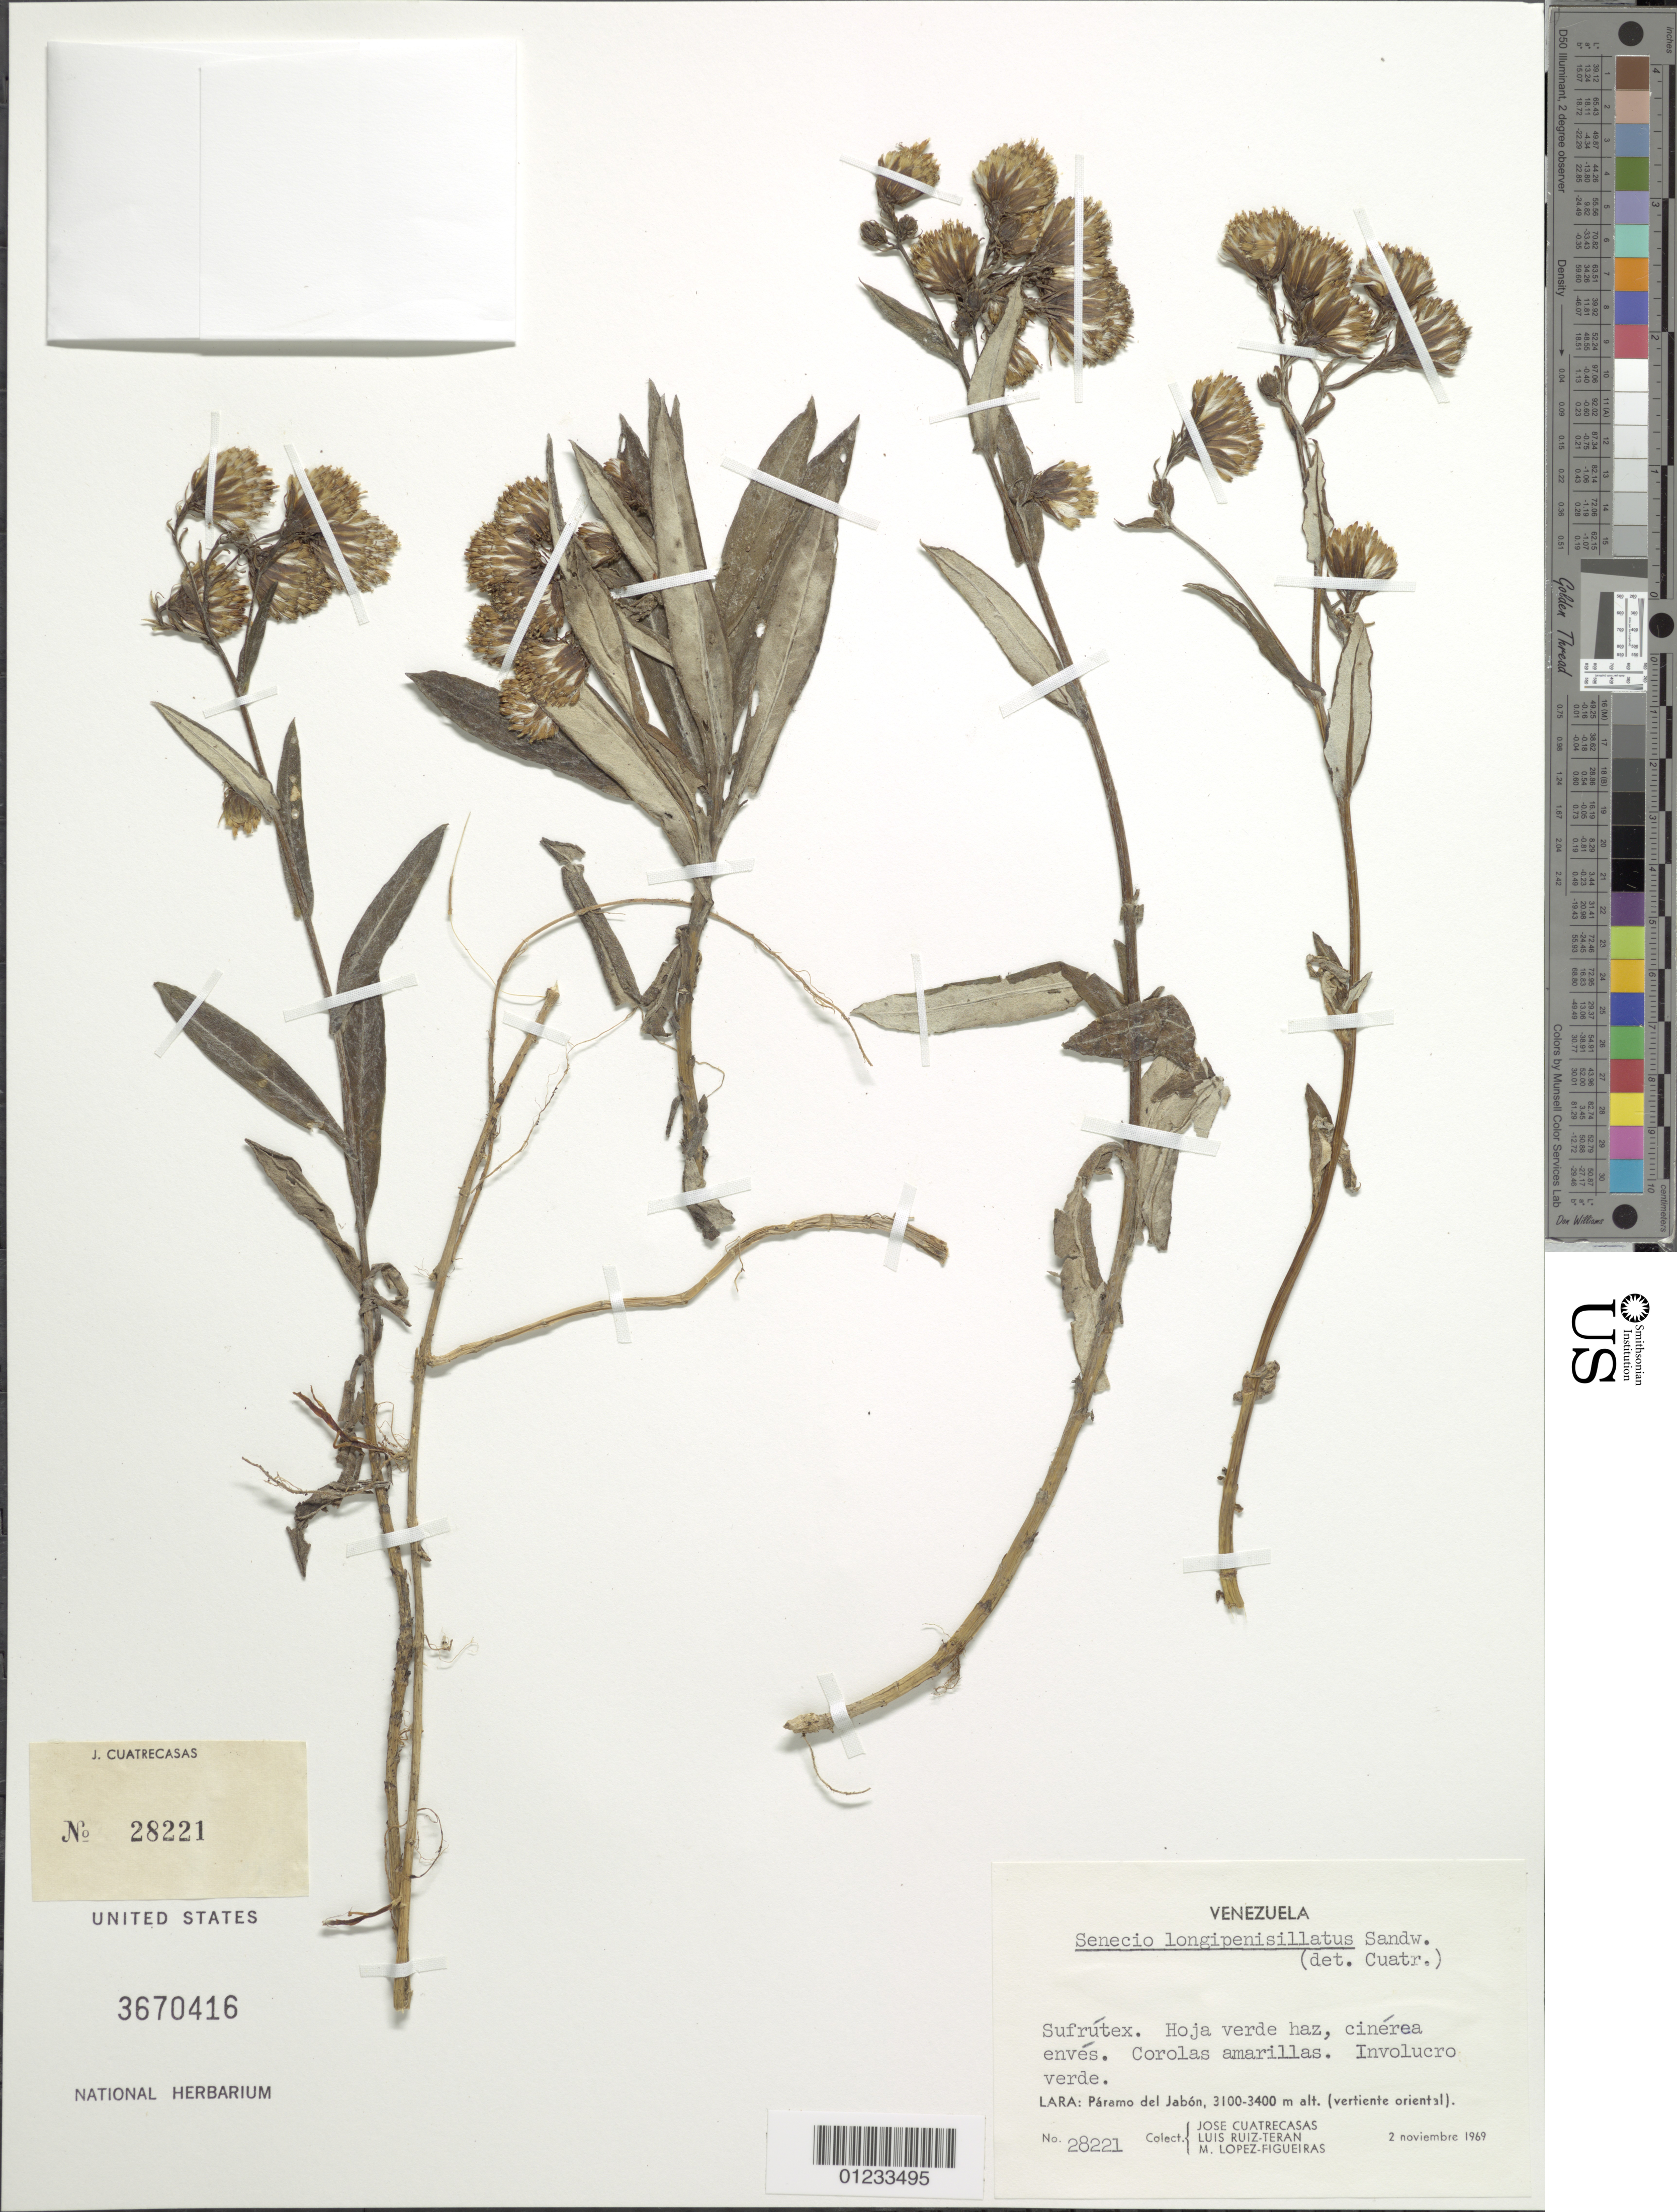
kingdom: Plantae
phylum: Tracheophyta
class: Magnoliopsida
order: Asterales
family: Asteraceae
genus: Senecio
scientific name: Senecio longepenicillatus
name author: Sch. Bip. ex Sandw.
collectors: J. Cuatrecasas, L. E. Ruíz-Terán & M. López Figueiras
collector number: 28221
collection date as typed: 02 Nov 1969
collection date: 1969-11-02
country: Venezuela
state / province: Lara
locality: Paramo del Jabon, E slope.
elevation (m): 3100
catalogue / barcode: US 3670416